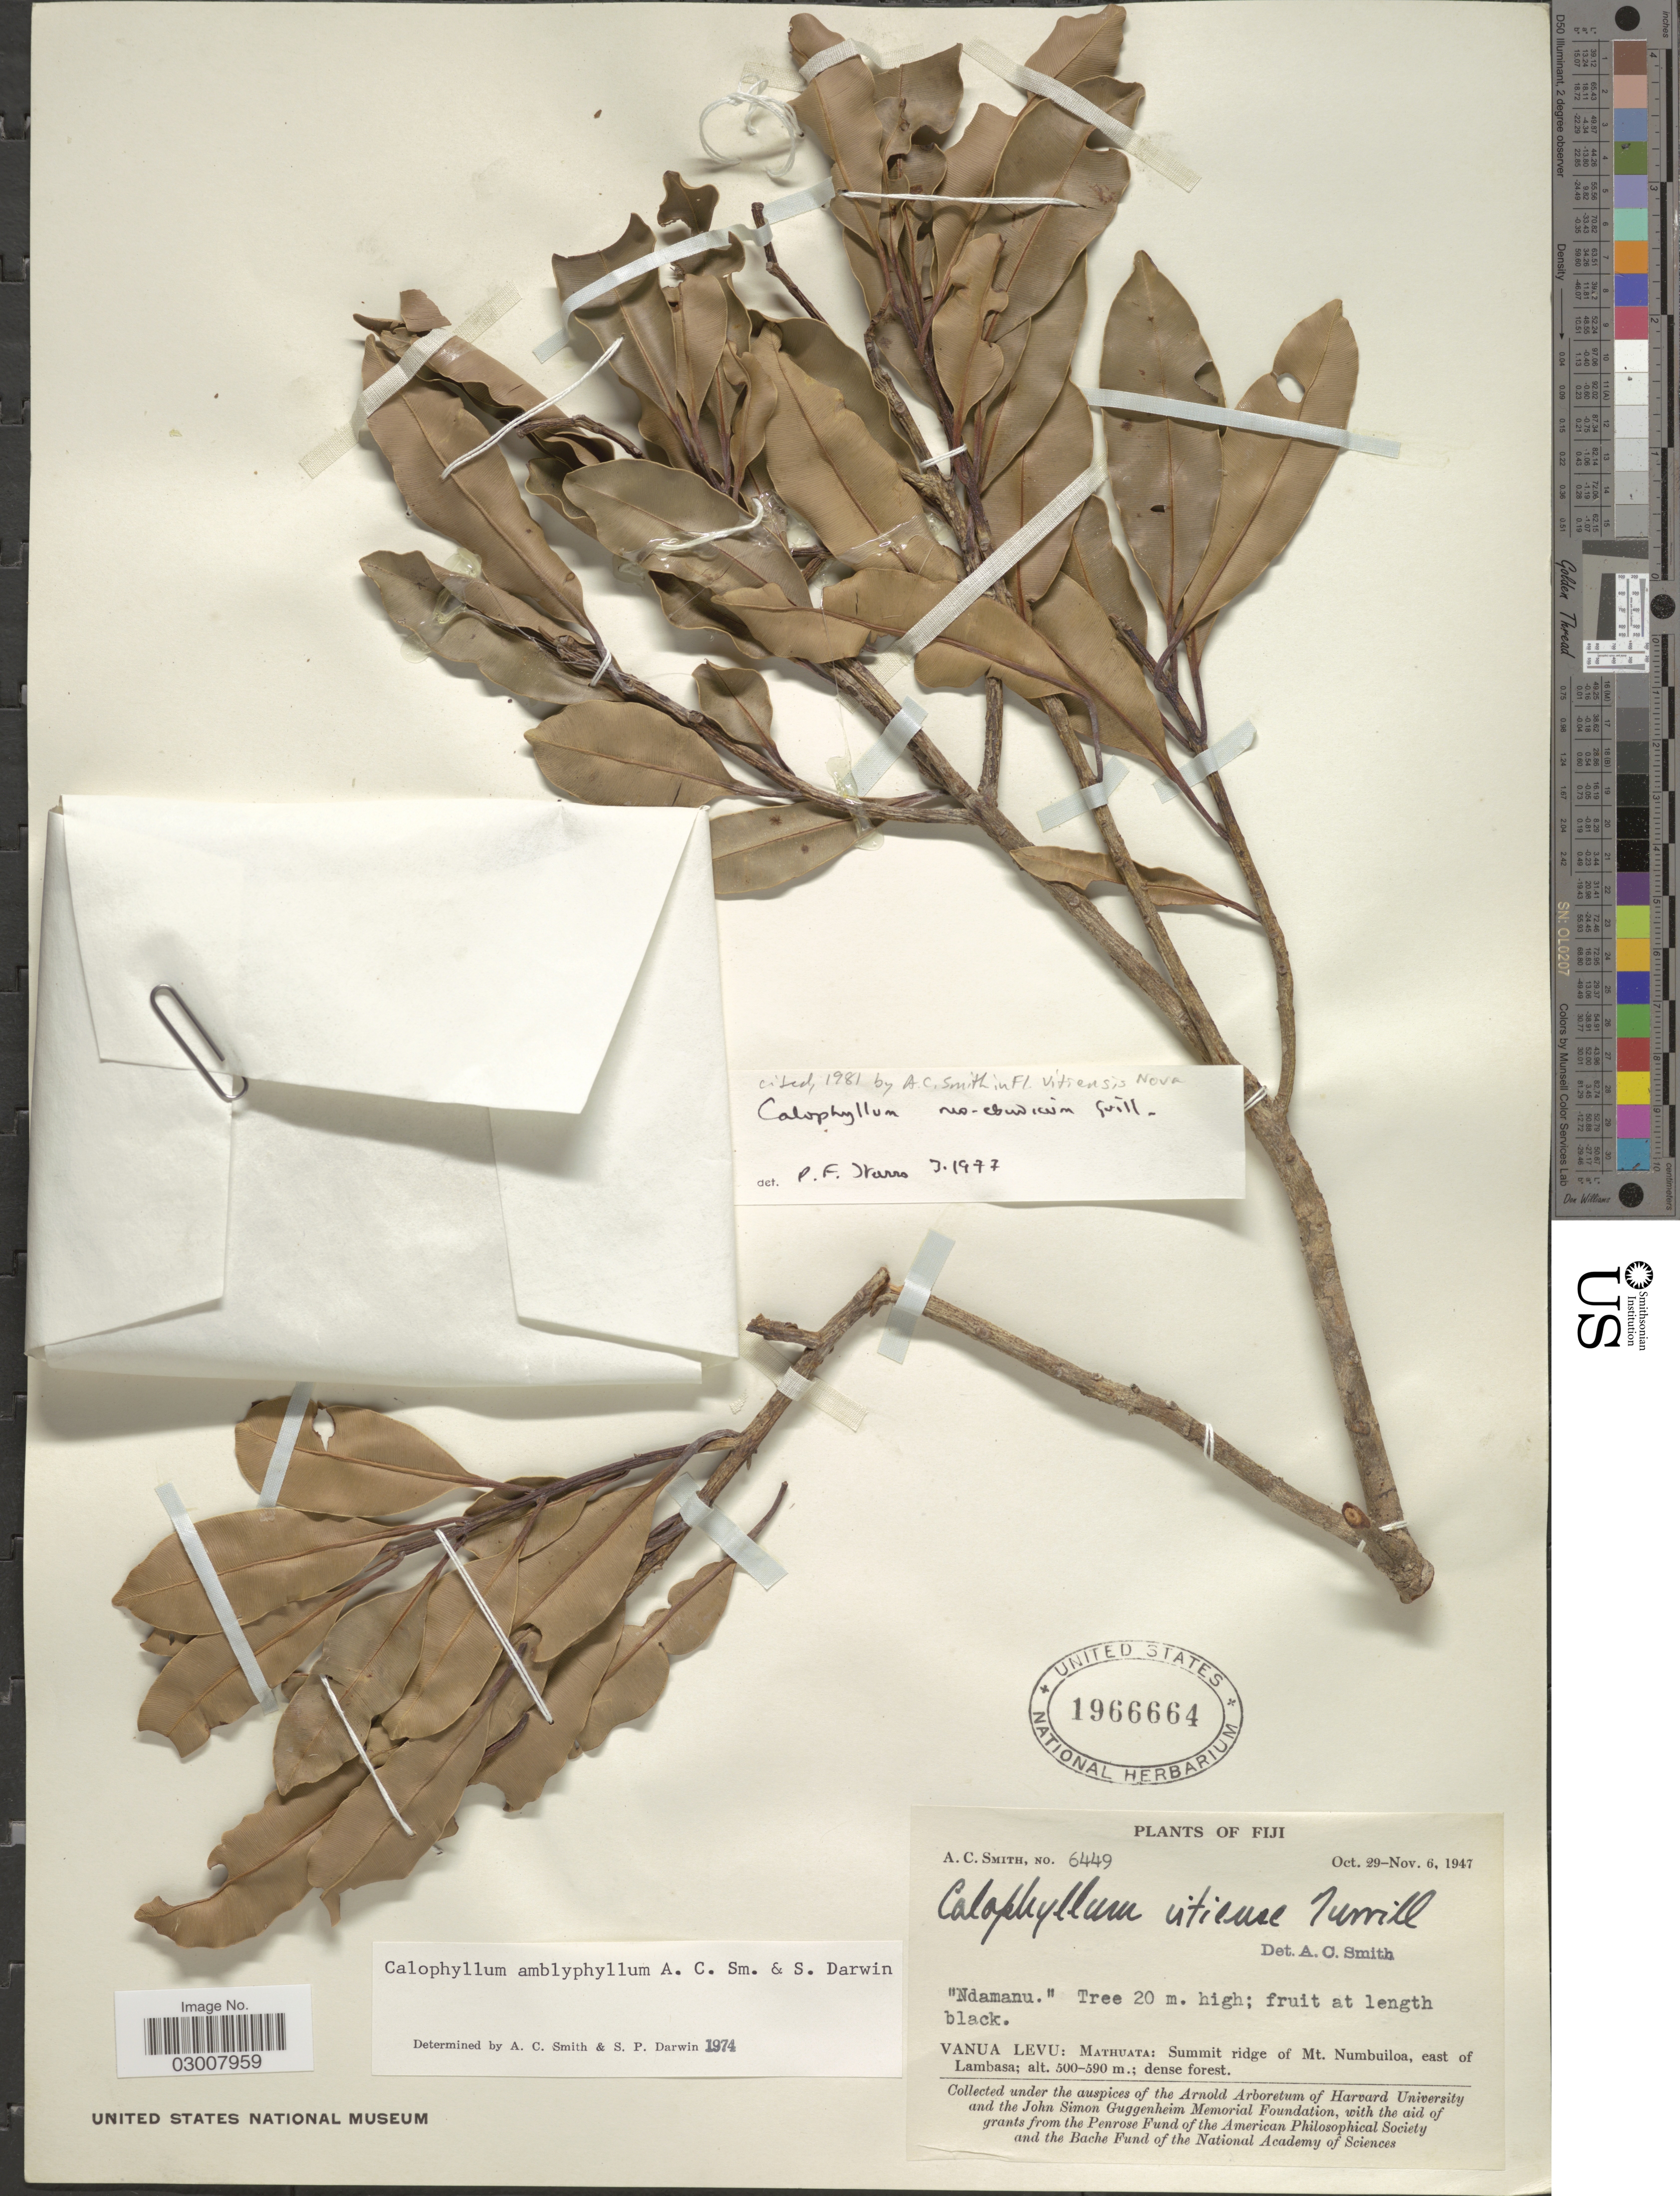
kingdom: Plantae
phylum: Tracheophyta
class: Magnoliopsida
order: Malpighiales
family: Calophyllaceae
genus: Calophyllum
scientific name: Calophyllum neoebudicum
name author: Guillaumin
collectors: A. C. Smith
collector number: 6449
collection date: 1947-10-29/1949-11-06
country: Fiji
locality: Vanua Levu: Mathuata: Summit ridge of Mt. Numbuiloa, east of Lambasa.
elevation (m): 500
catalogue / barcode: US 1966664